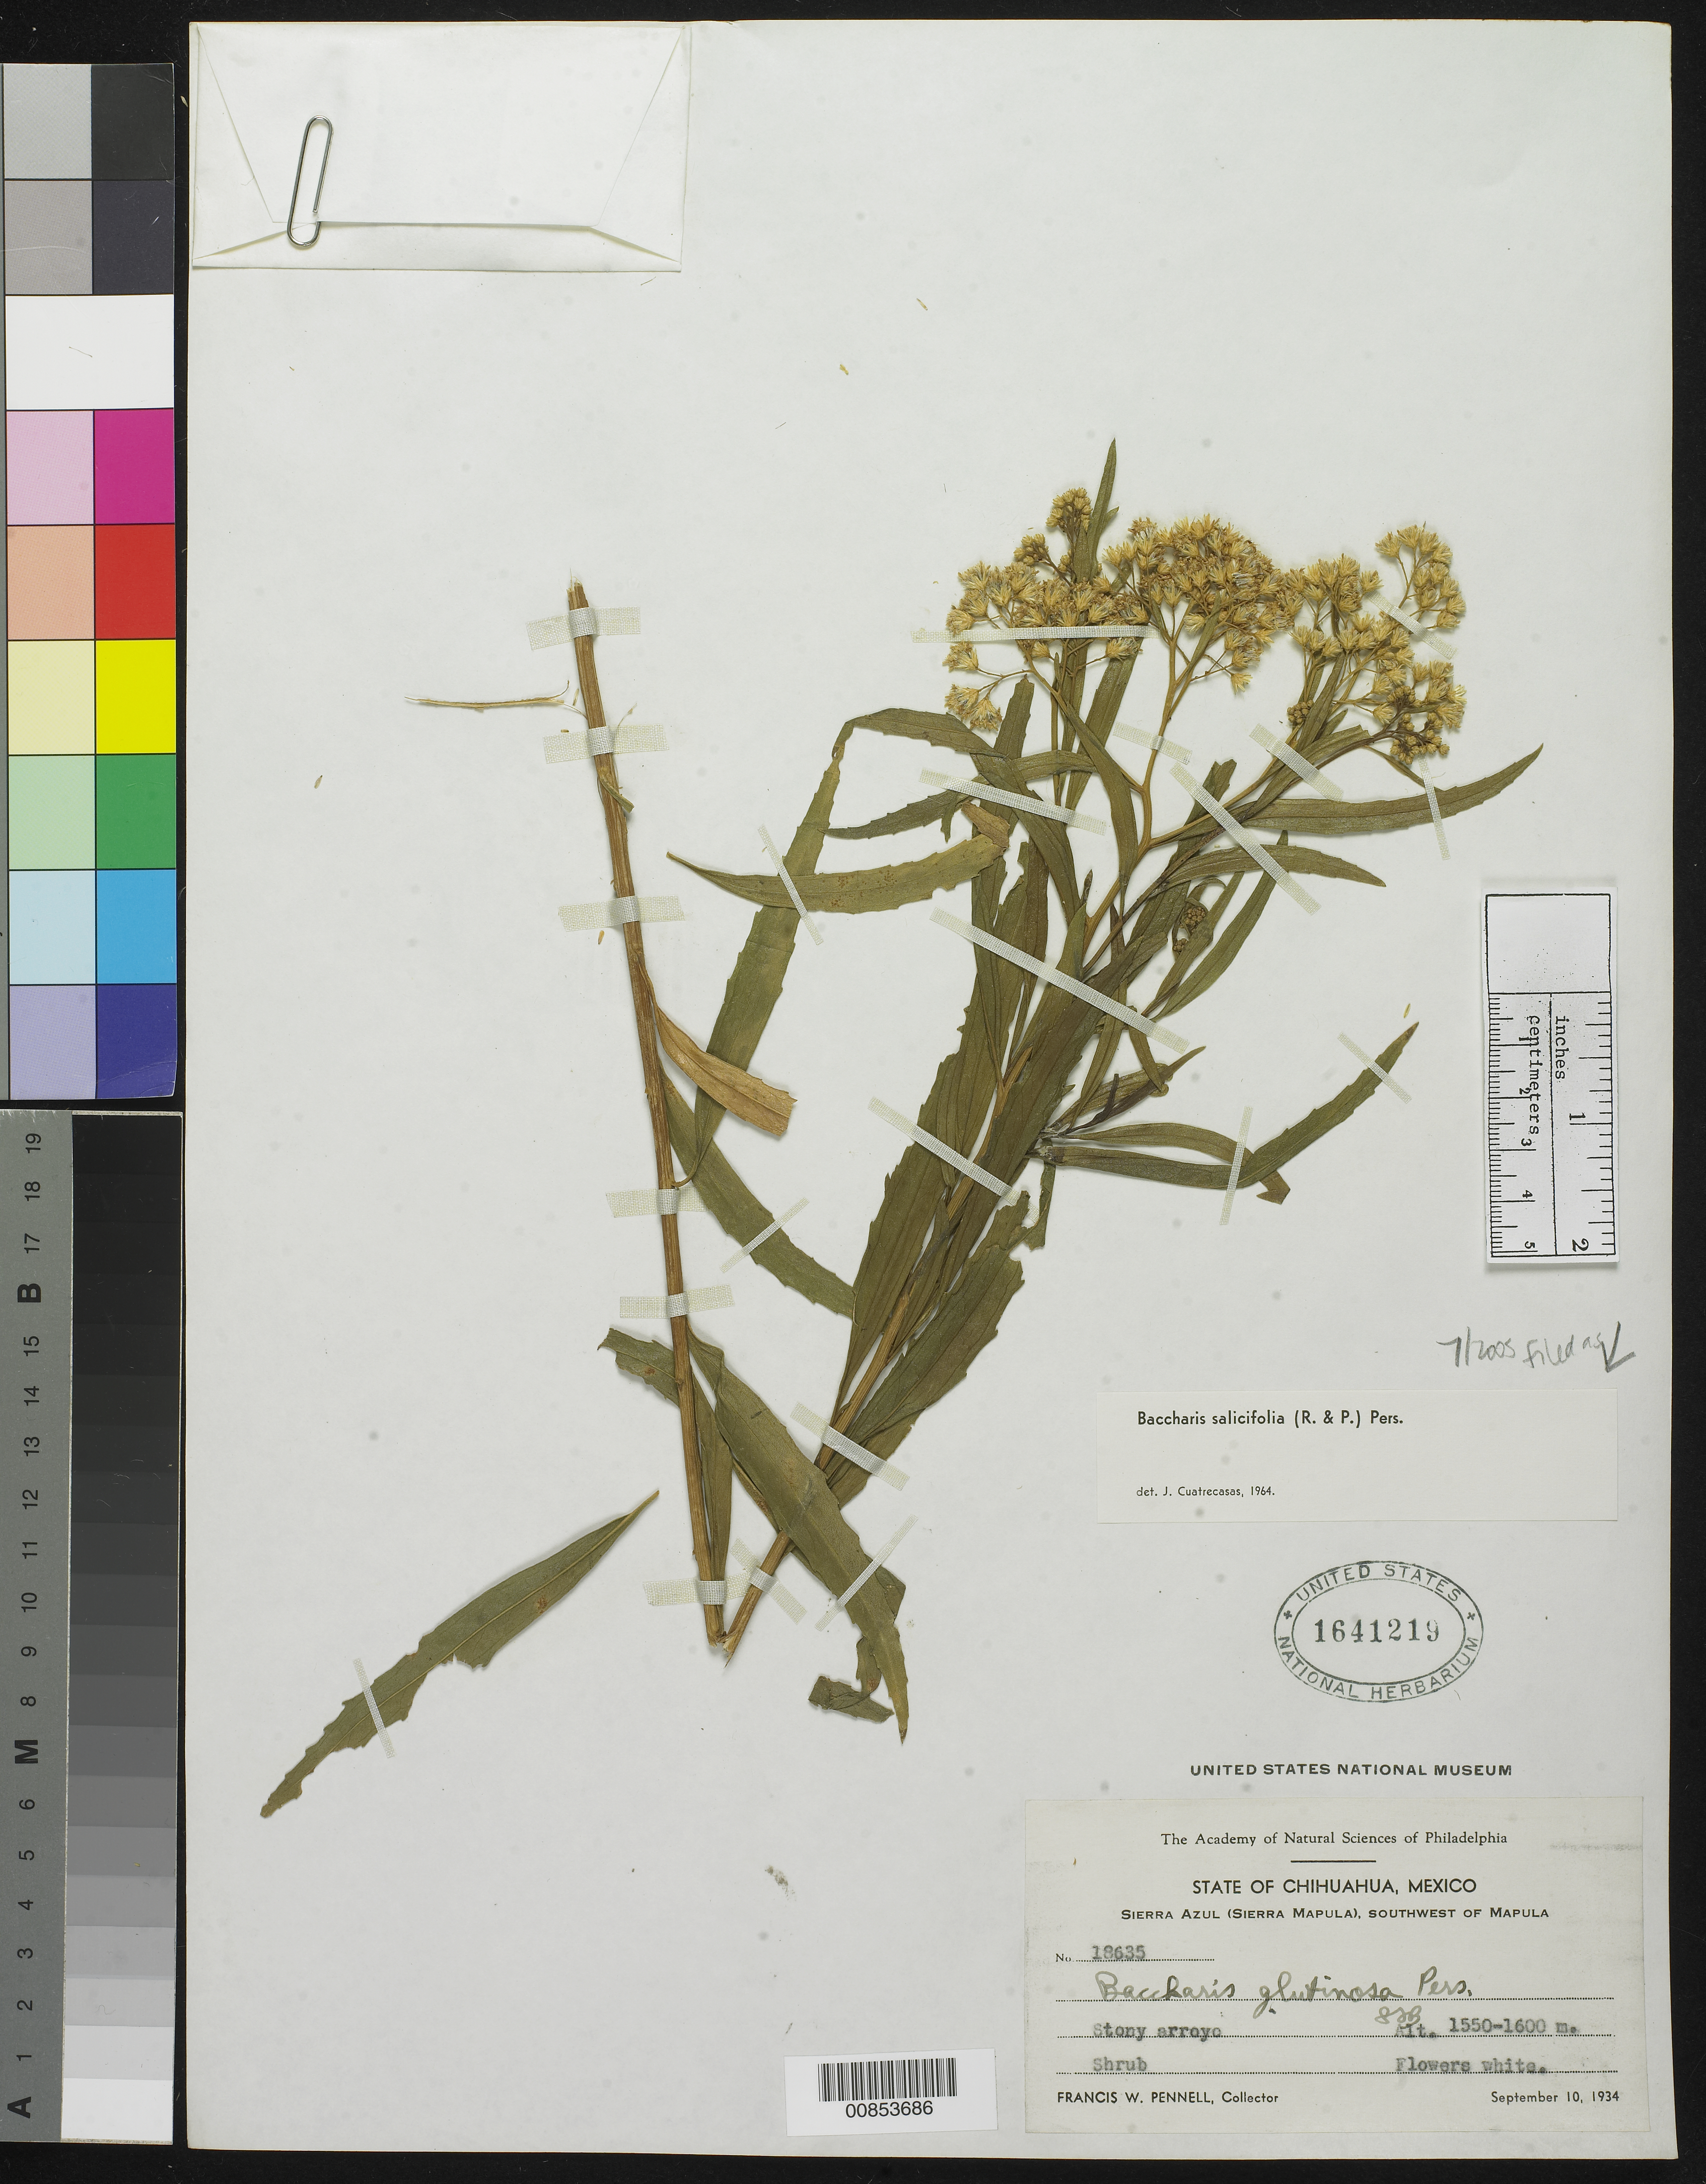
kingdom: Plantae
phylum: Tracheophyta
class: Magnoliopsida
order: Asterales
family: Asteraceae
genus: Baccharis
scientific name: Baccharis salicifolia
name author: (Ruiz & Pav.) Pers.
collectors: F. W. Pennell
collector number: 18635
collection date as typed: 10 Sep 1934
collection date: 1934-09-10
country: Mexico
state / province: Chihuahua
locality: Sierra Azul (Sierra Mapula), southwest of Mapula, Chihuahua.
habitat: Stony arroyo.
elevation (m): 1600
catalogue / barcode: US 1641219